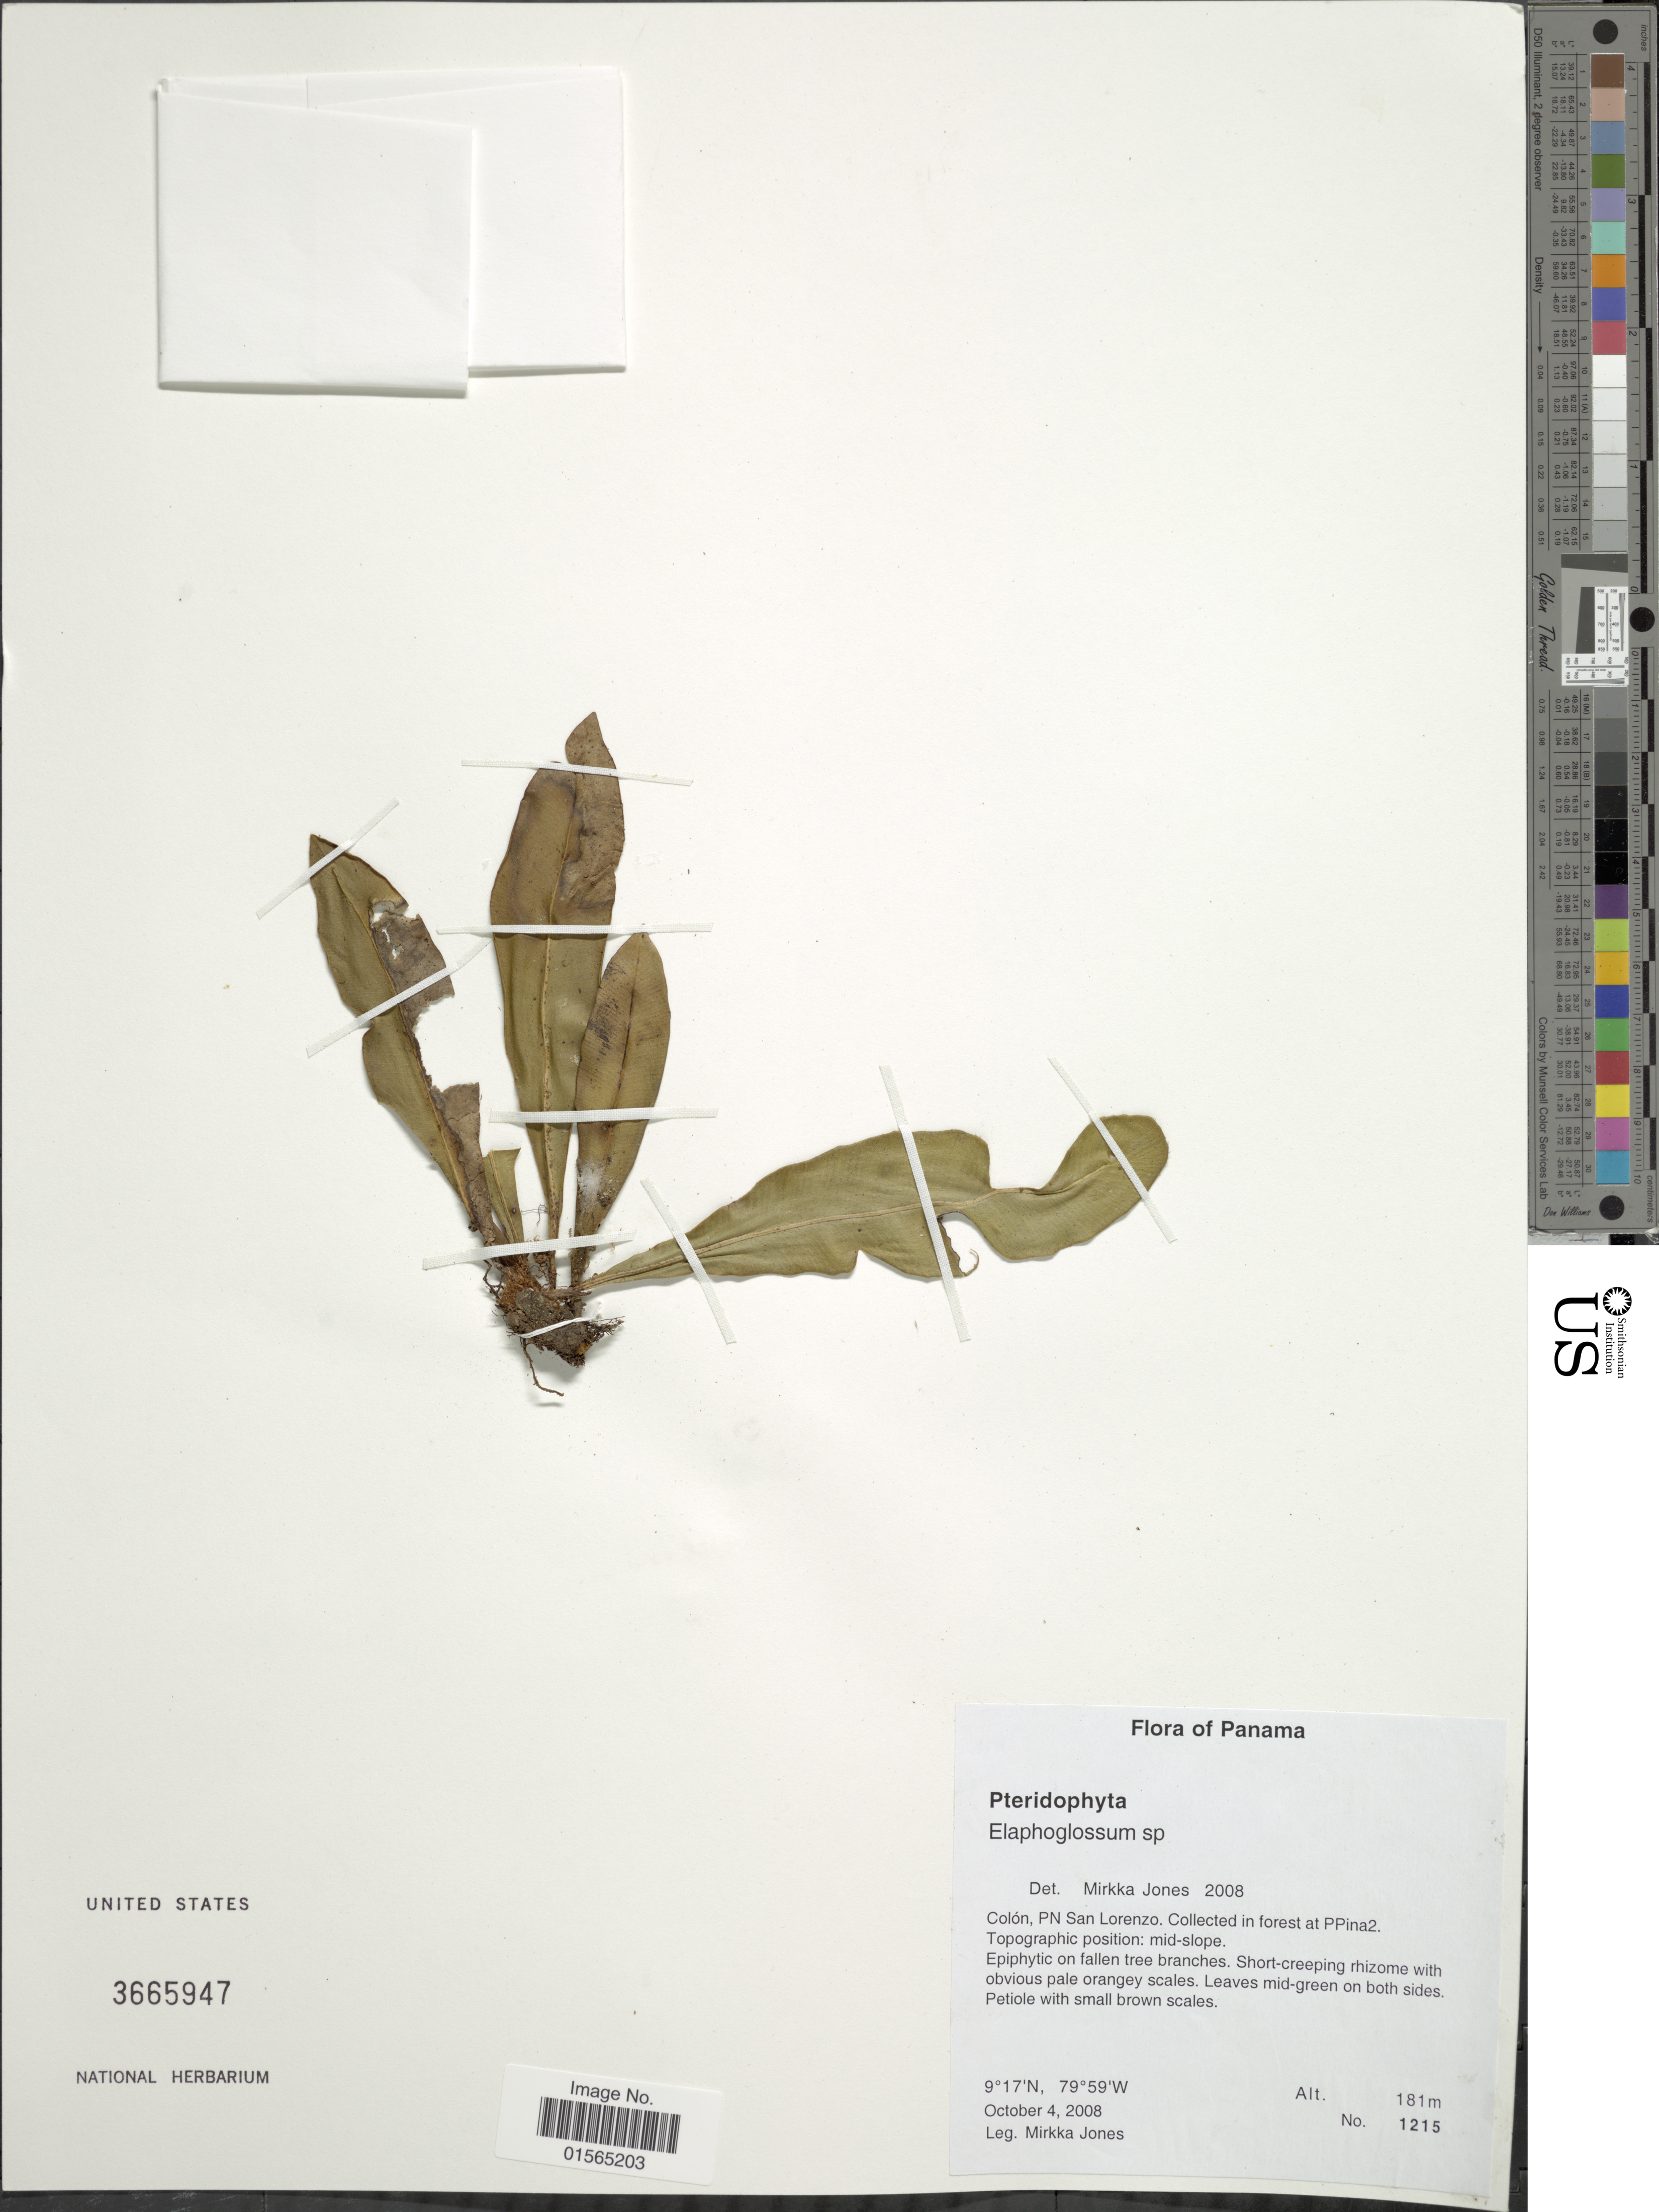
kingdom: Plantae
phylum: Tracheophyta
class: Polypodiopsida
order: Polypodiales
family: Dryopteridaceae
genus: Elaphoglossum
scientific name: Elaphoglossum sp.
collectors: M. Jones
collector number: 1215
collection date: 2008-10-04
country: Panama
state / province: Colón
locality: PN San Lorenzo. Collected in forest at PPina2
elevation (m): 181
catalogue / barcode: US 3665947